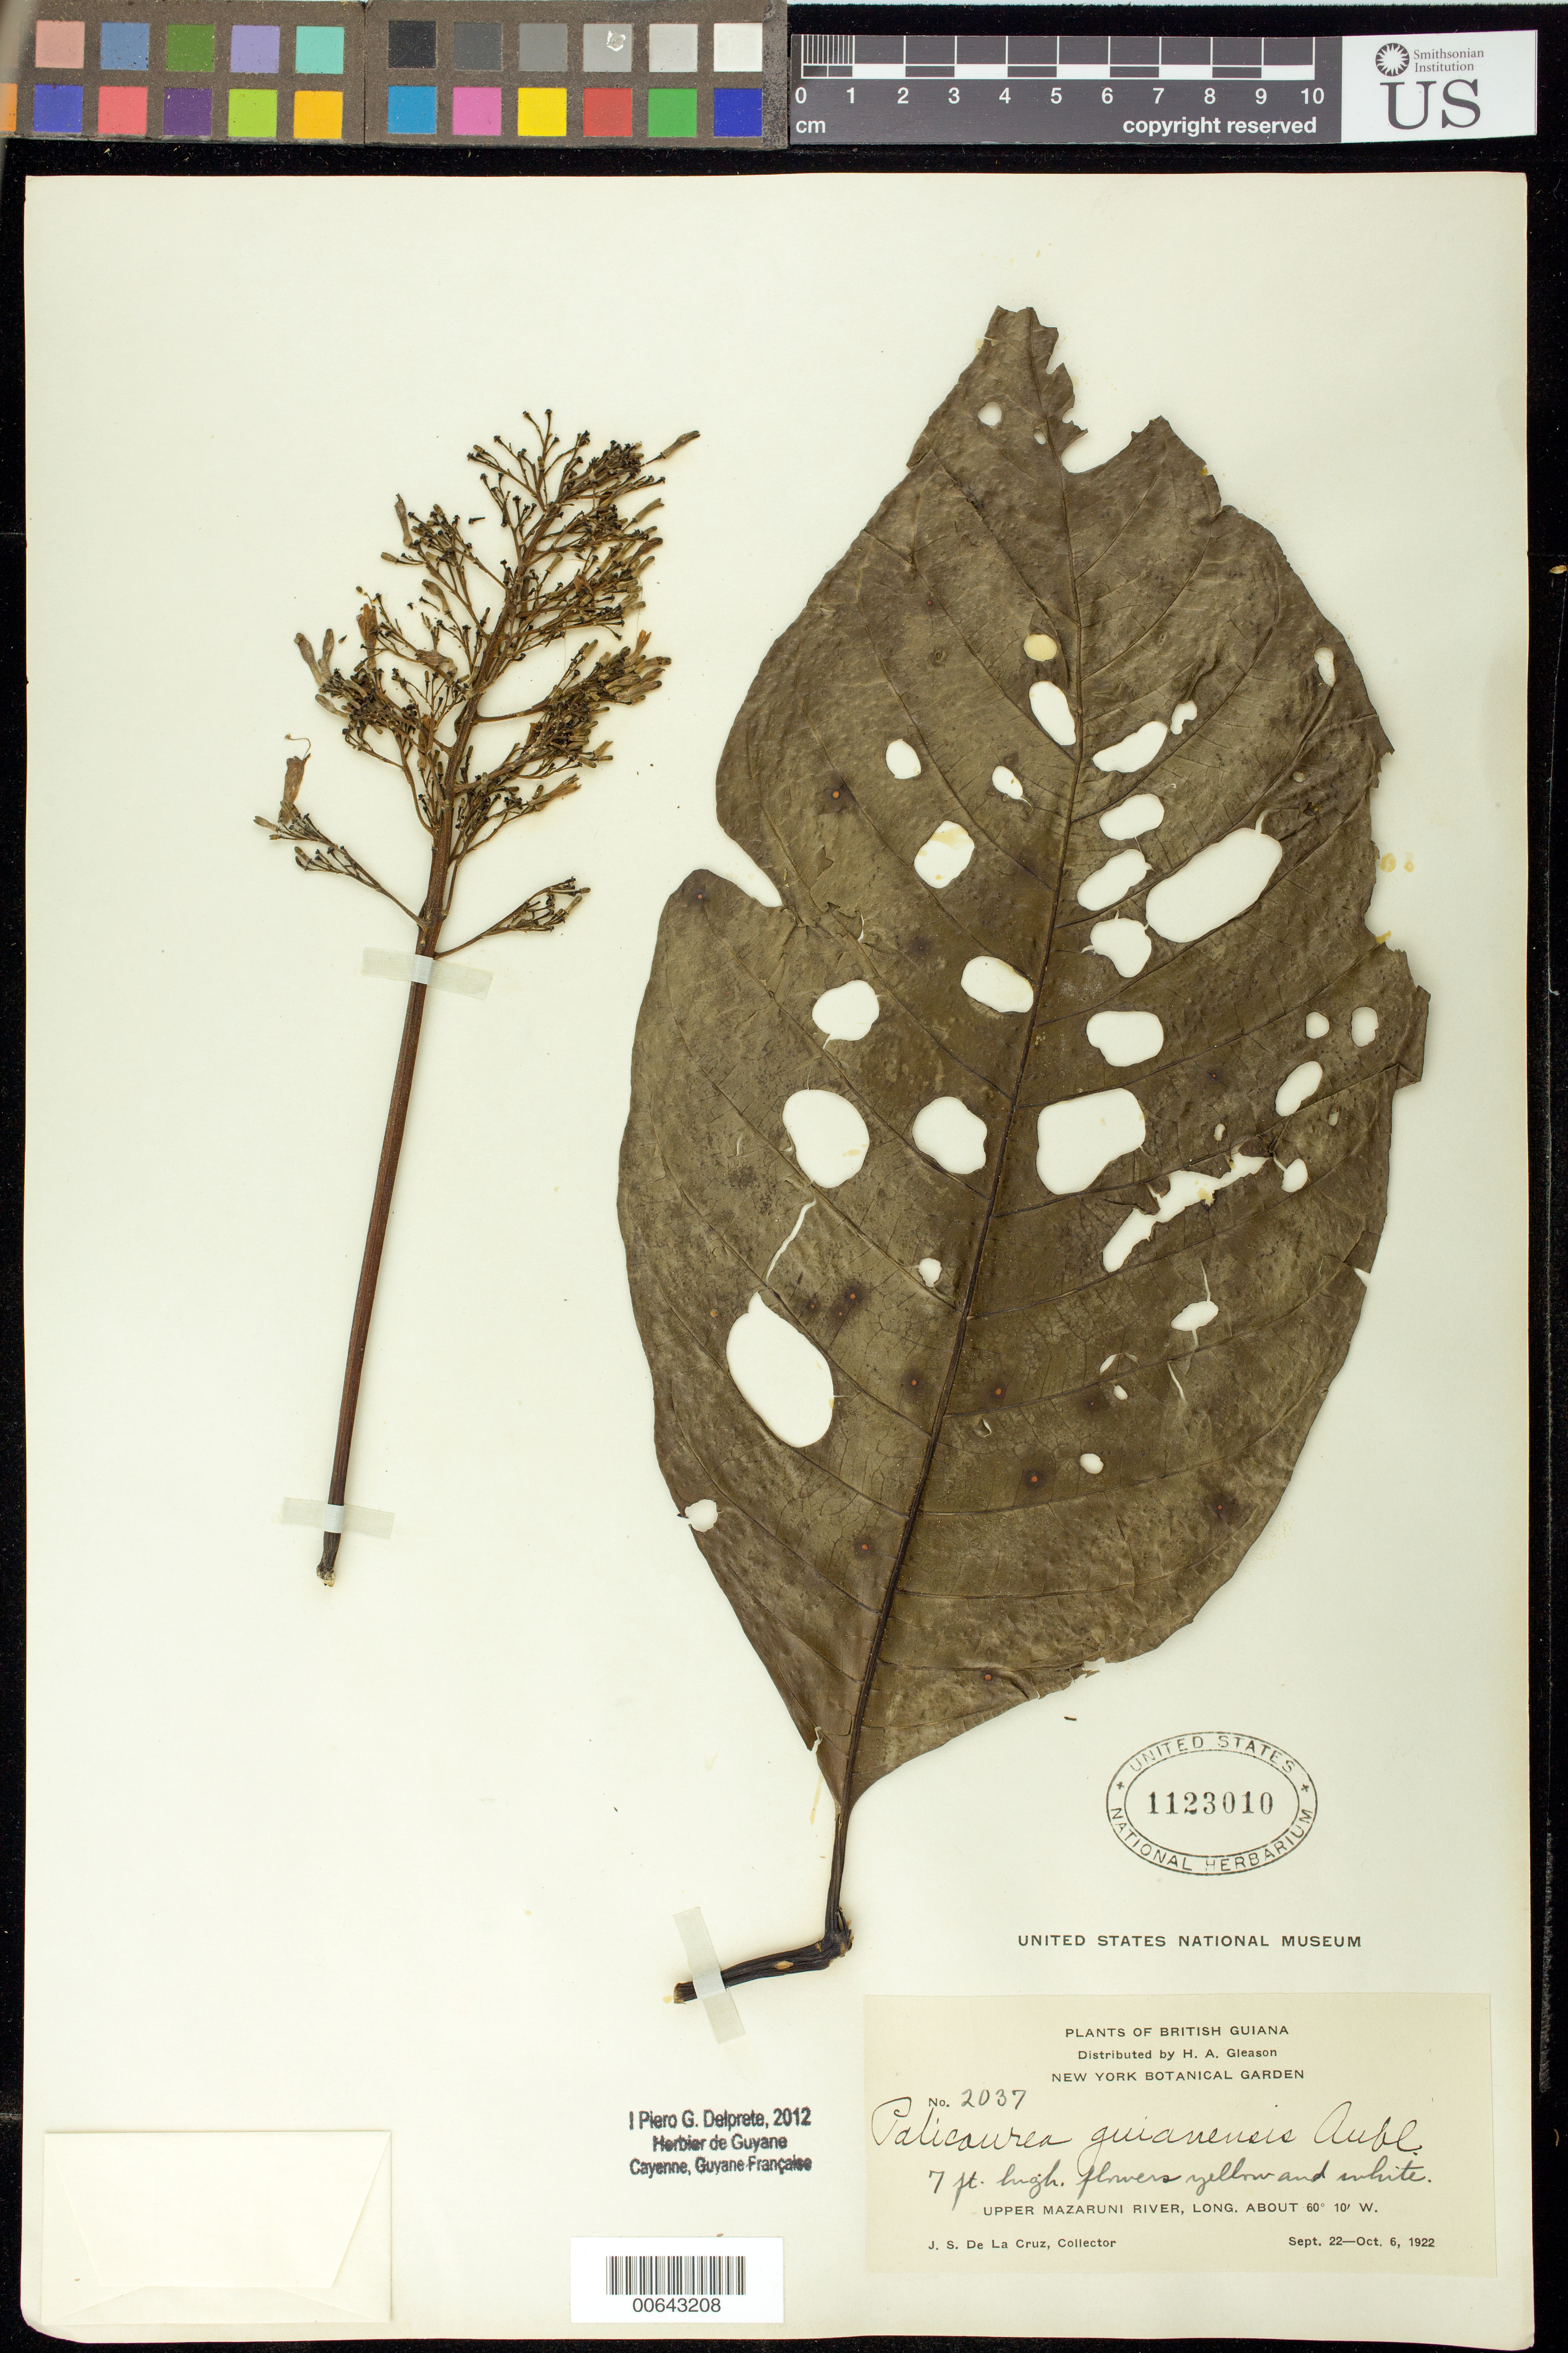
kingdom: Plantae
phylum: Tracheophyta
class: Magnoliopsida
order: Gentianales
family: Rubiaceae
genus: Palicourea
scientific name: Palicourea guianensis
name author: Aubl.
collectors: J. S. de la Cruz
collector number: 2037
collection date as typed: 22-Sep-22 to 6-Oct-22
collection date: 1922-09-22/1922-10-06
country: Guyana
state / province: Cuyuni-Mazaruni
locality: Upper Mazaruni R.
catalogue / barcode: US 1123010